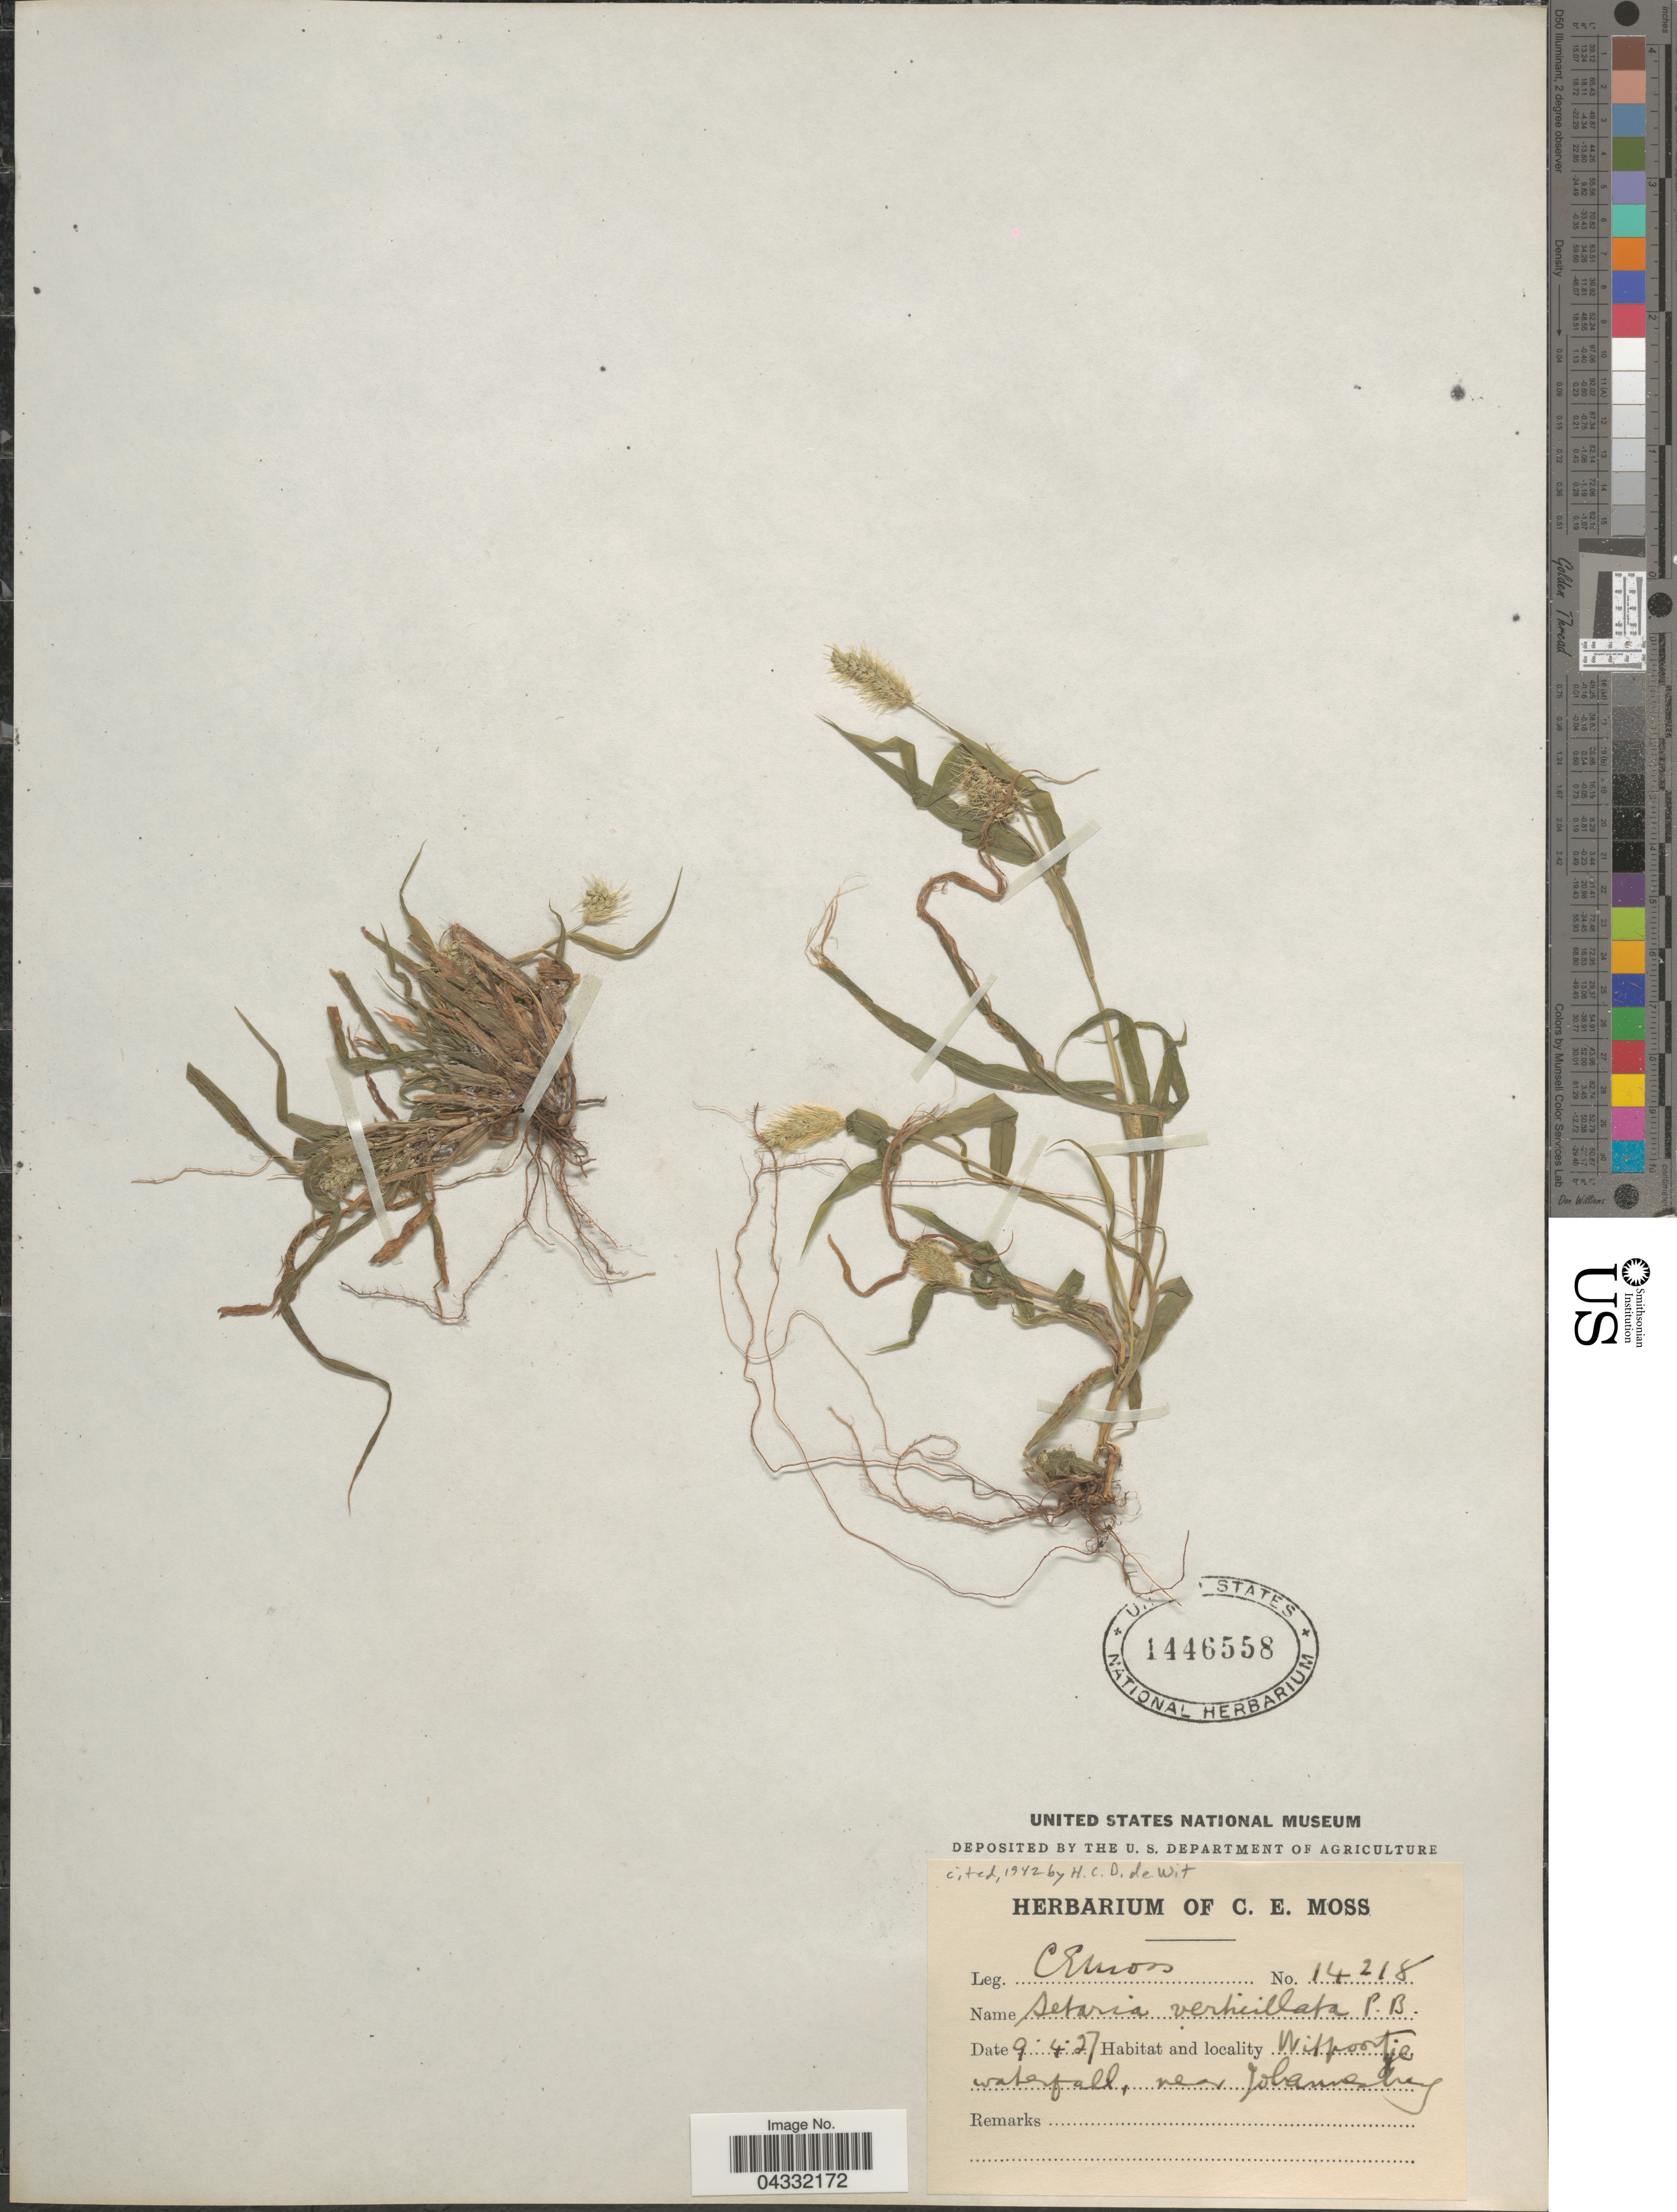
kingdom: Plantae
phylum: Tracheophyta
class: Liliopsida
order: Poales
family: Poaceae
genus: Setaria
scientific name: Setaria verticillata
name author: (L.) P. Beauv.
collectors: C. E. Moss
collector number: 14218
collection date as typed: Transcribed d/m/y: 9/4/27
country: South Africa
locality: Witpoortje waterfall, near Johannesburg.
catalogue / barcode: US 1446558